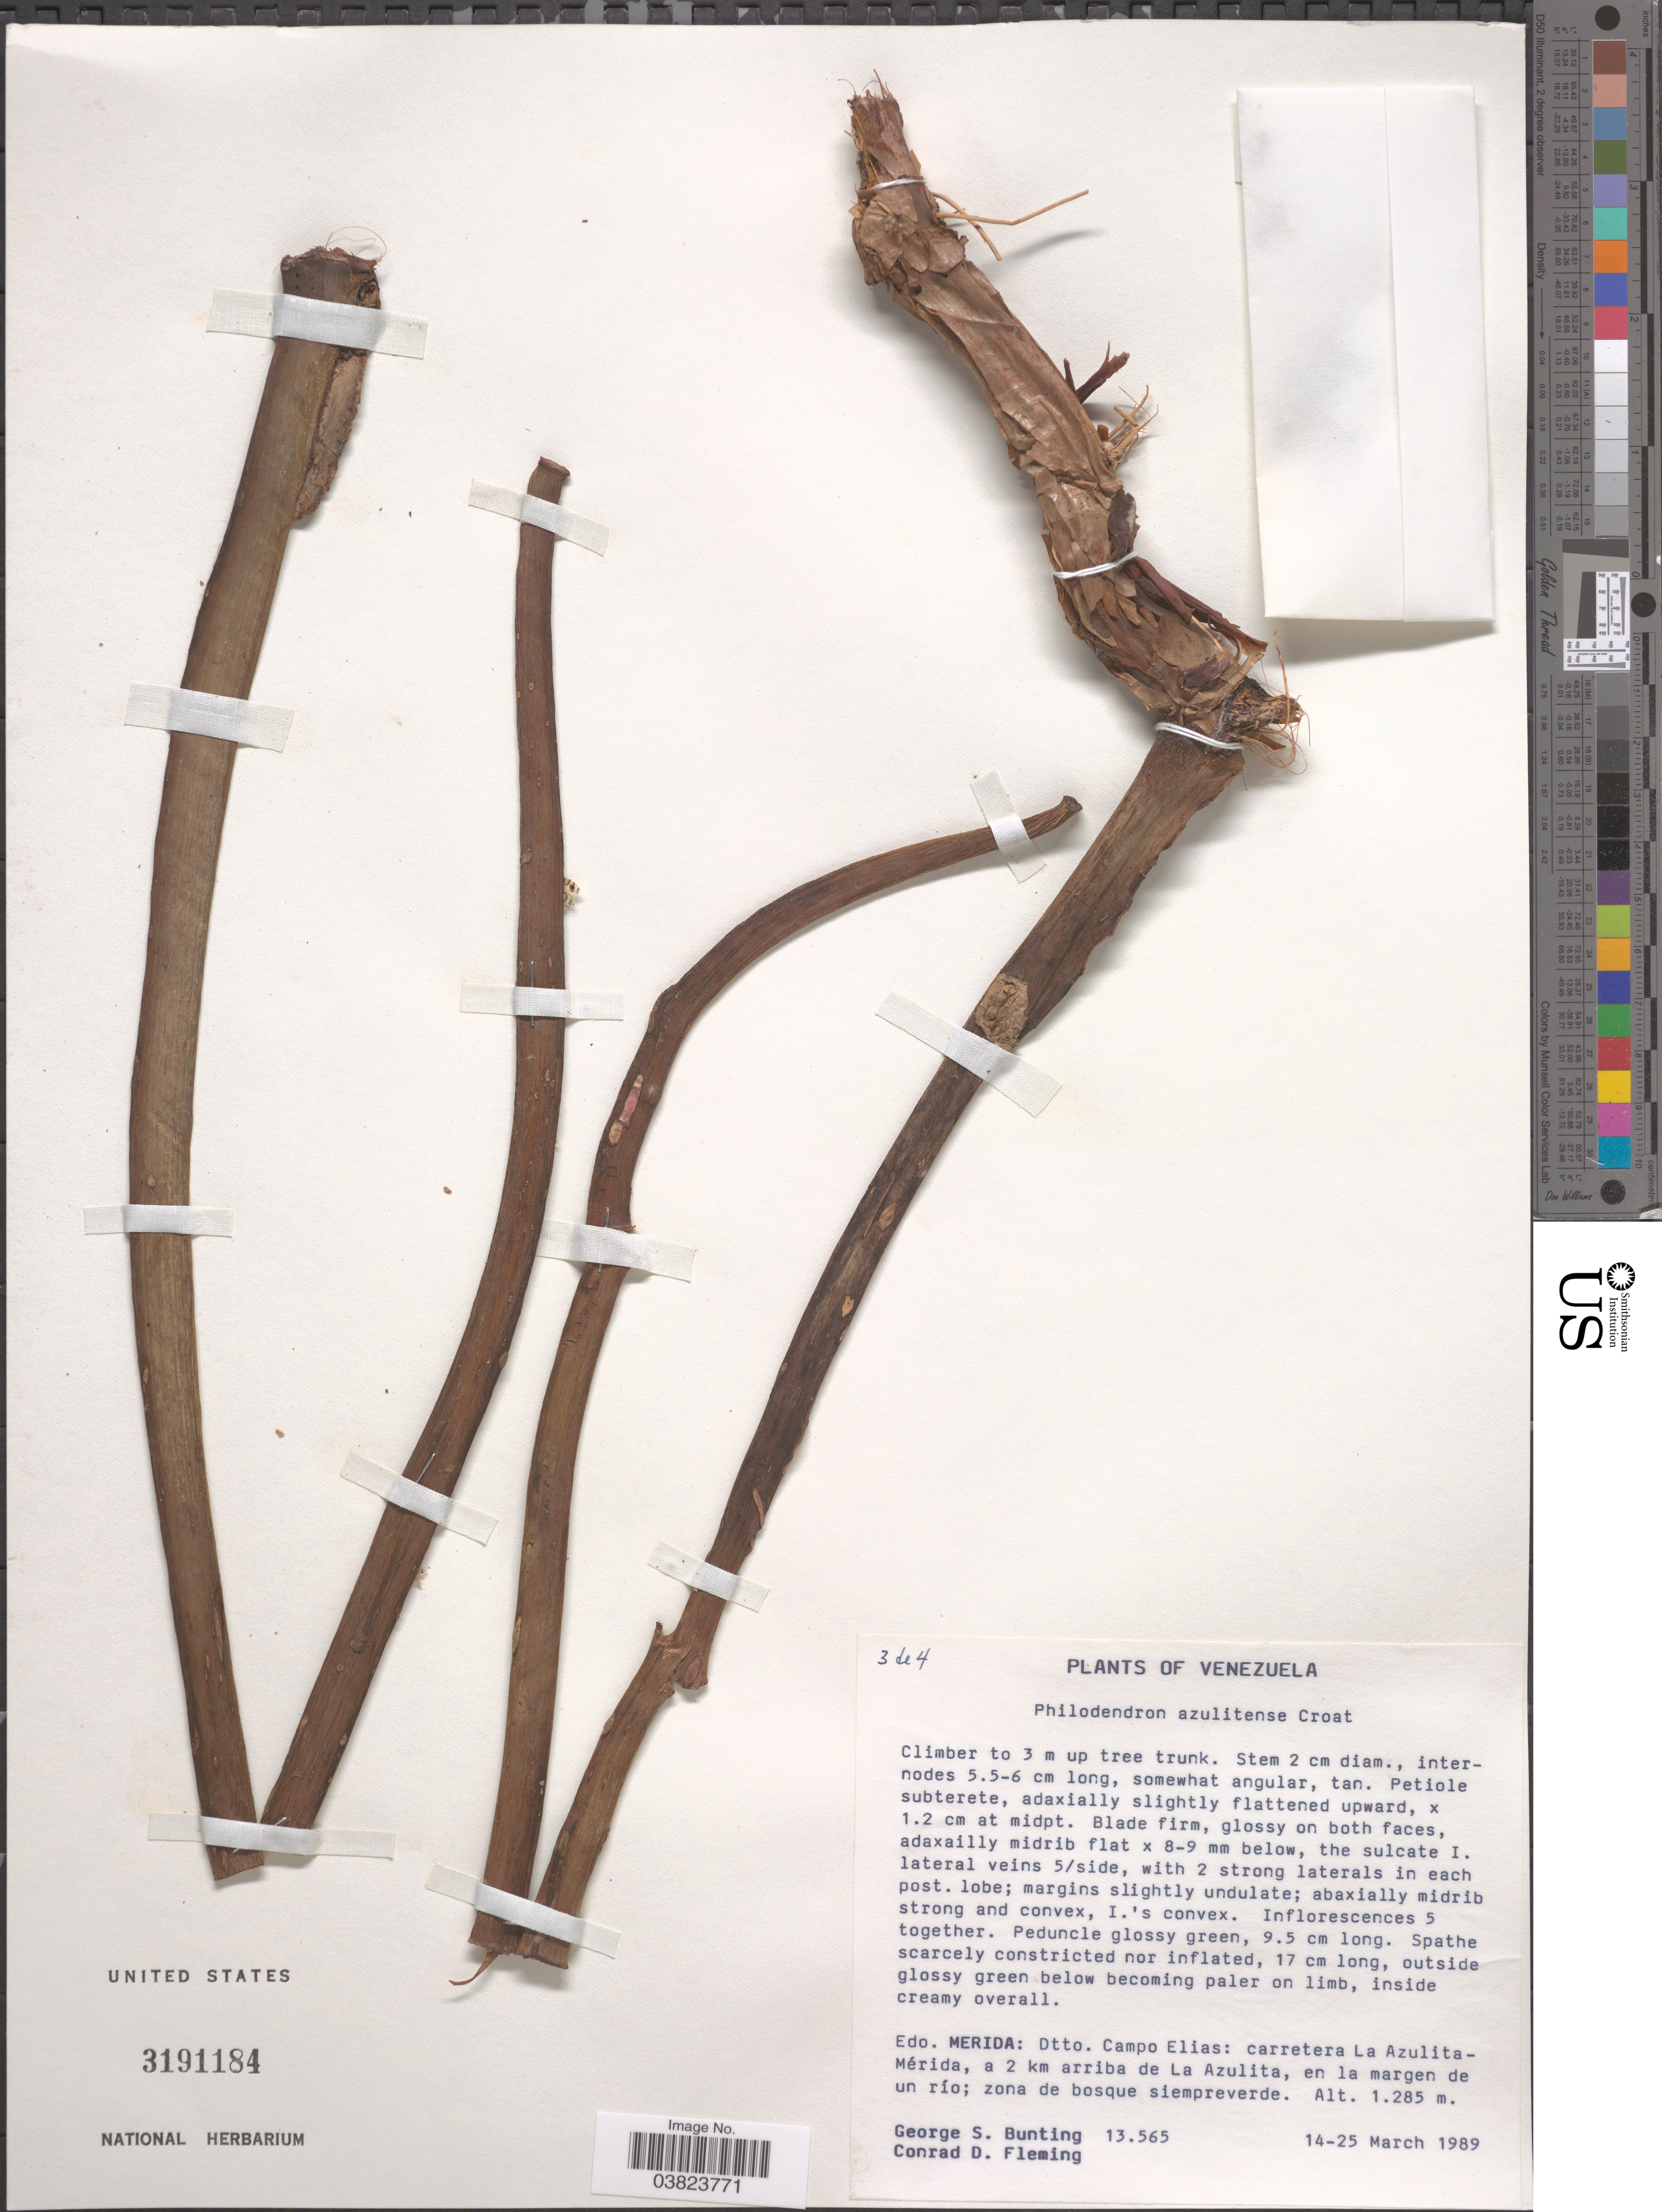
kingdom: Plantae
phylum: Tracheophyta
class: Liliopsida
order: Alismatales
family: Araceae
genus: Philodendron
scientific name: Philodendron azulitense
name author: Croat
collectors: G. S. Bunting & C. Fleming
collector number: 13565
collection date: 1989-03-14/1989-03-25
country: Venezuela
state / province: Merida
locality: Edo. Merida: Dtto. Campo Elias: carretera La Azulita-Mérida, a 2 km arriba de La Azulita, en la margen de un río.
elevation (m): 1285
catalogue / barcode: US 3191184